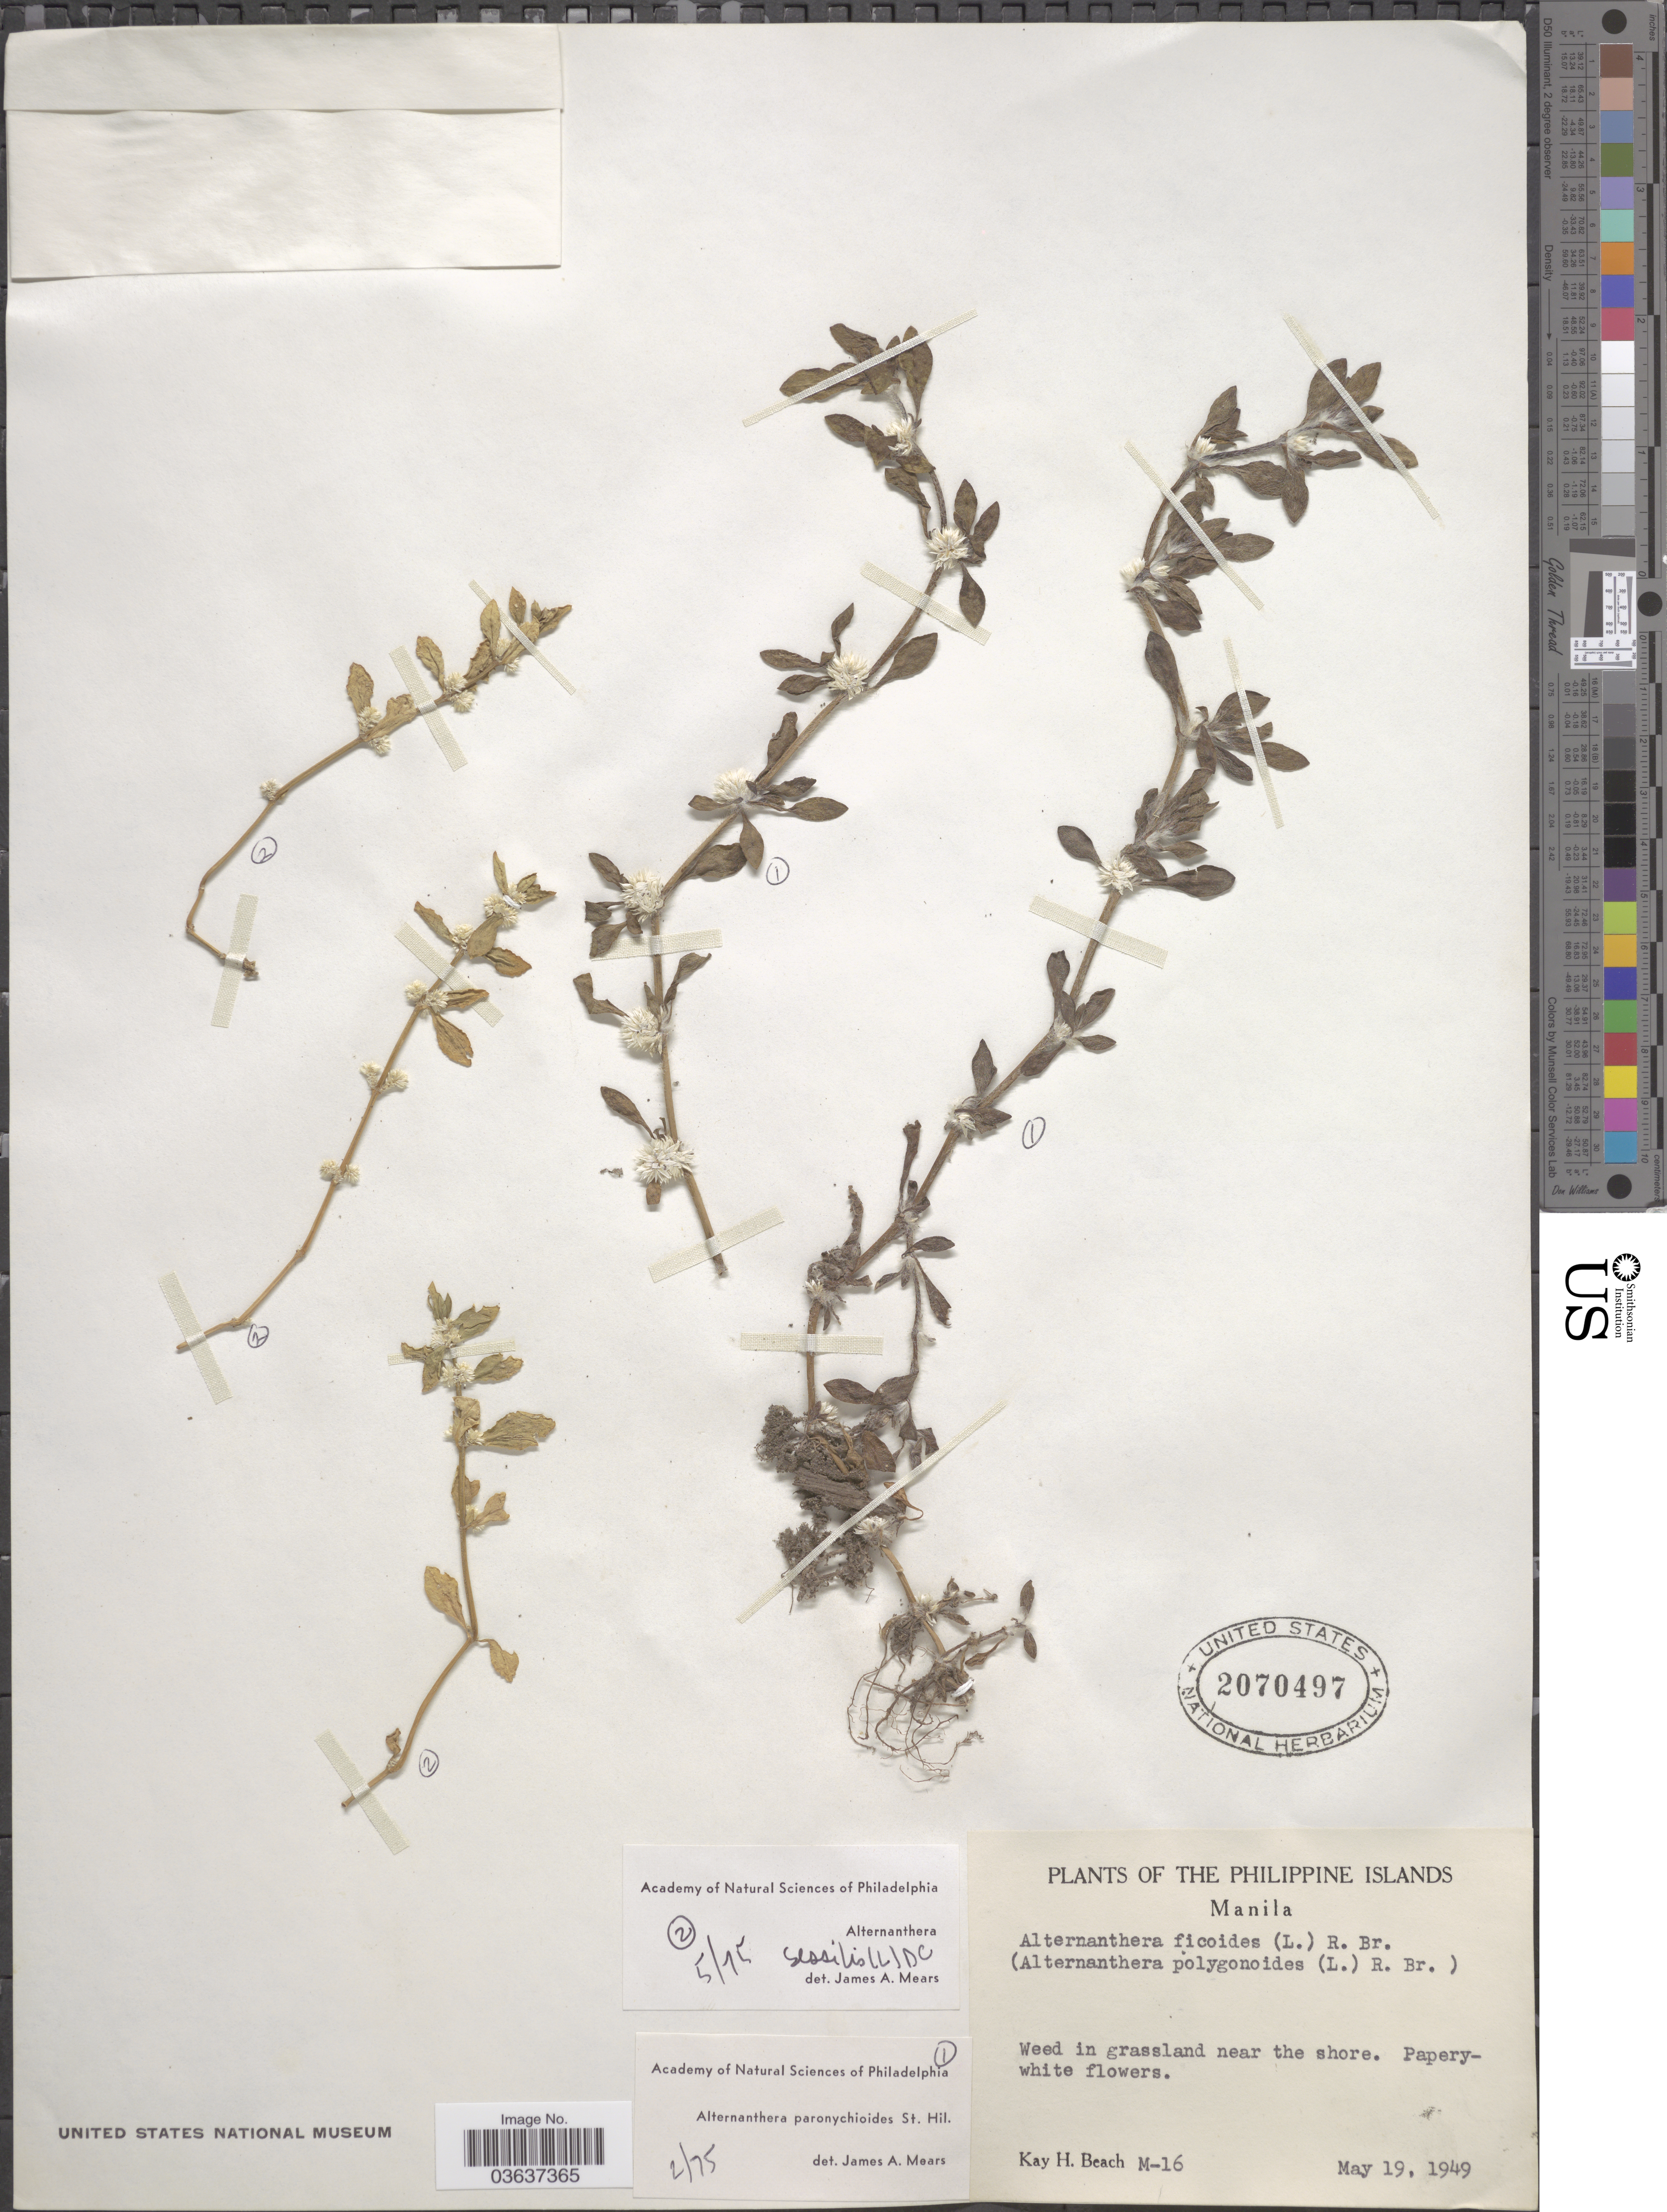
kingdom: Plantae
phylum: Tracheophyta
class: Magnoliopsida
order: Caryophyllales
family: Amaranthaceae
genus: Alternanthera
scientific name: Alternanthera paronychioides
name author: A. St.-Hil.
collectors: K. H. Beach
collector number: M-16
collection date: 1949-05-19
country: Philippines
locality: Manila.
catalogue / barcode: US 2070497